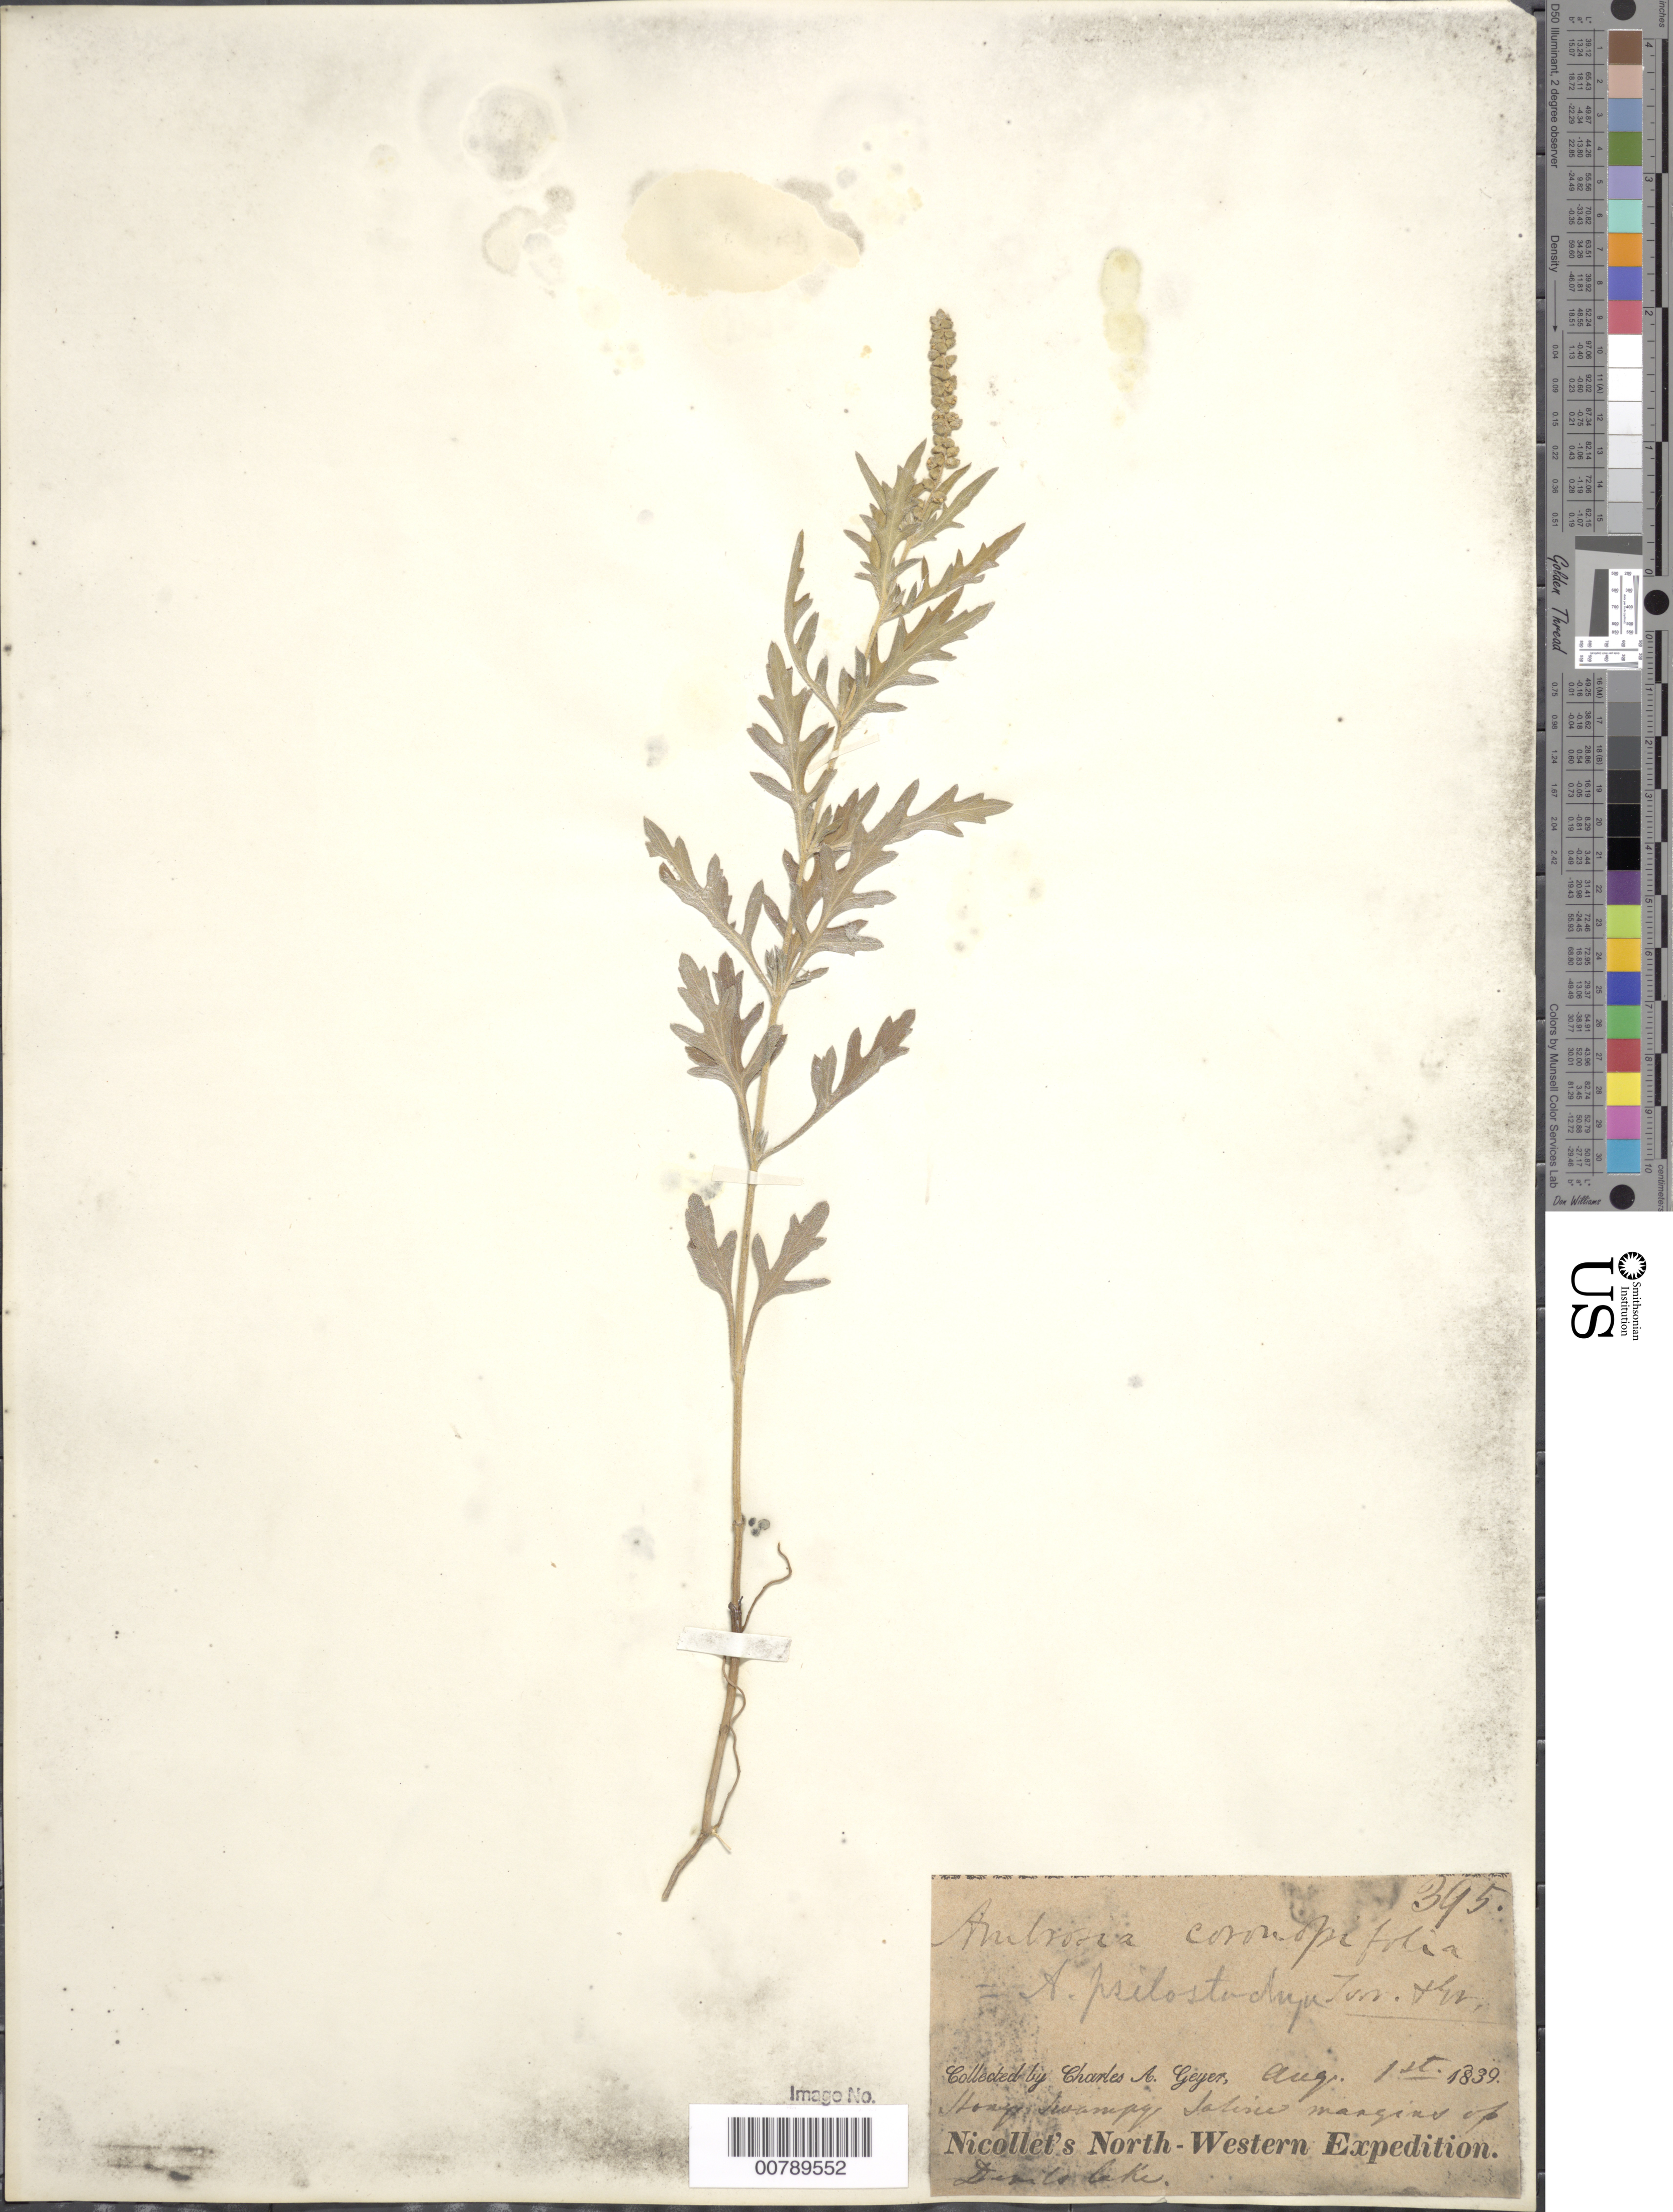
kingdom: Plantae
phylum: Tracheophyta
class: Magnoliopsida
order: Asterales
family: Asteraceae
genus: Ambrosia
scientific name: Ambrosia psilostachya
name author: DC.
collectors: C. A. Geyer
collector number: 395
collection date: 1839-08-01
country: United States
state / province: North Dakota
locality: Nicollet's North Western Expedition, Devils Lake